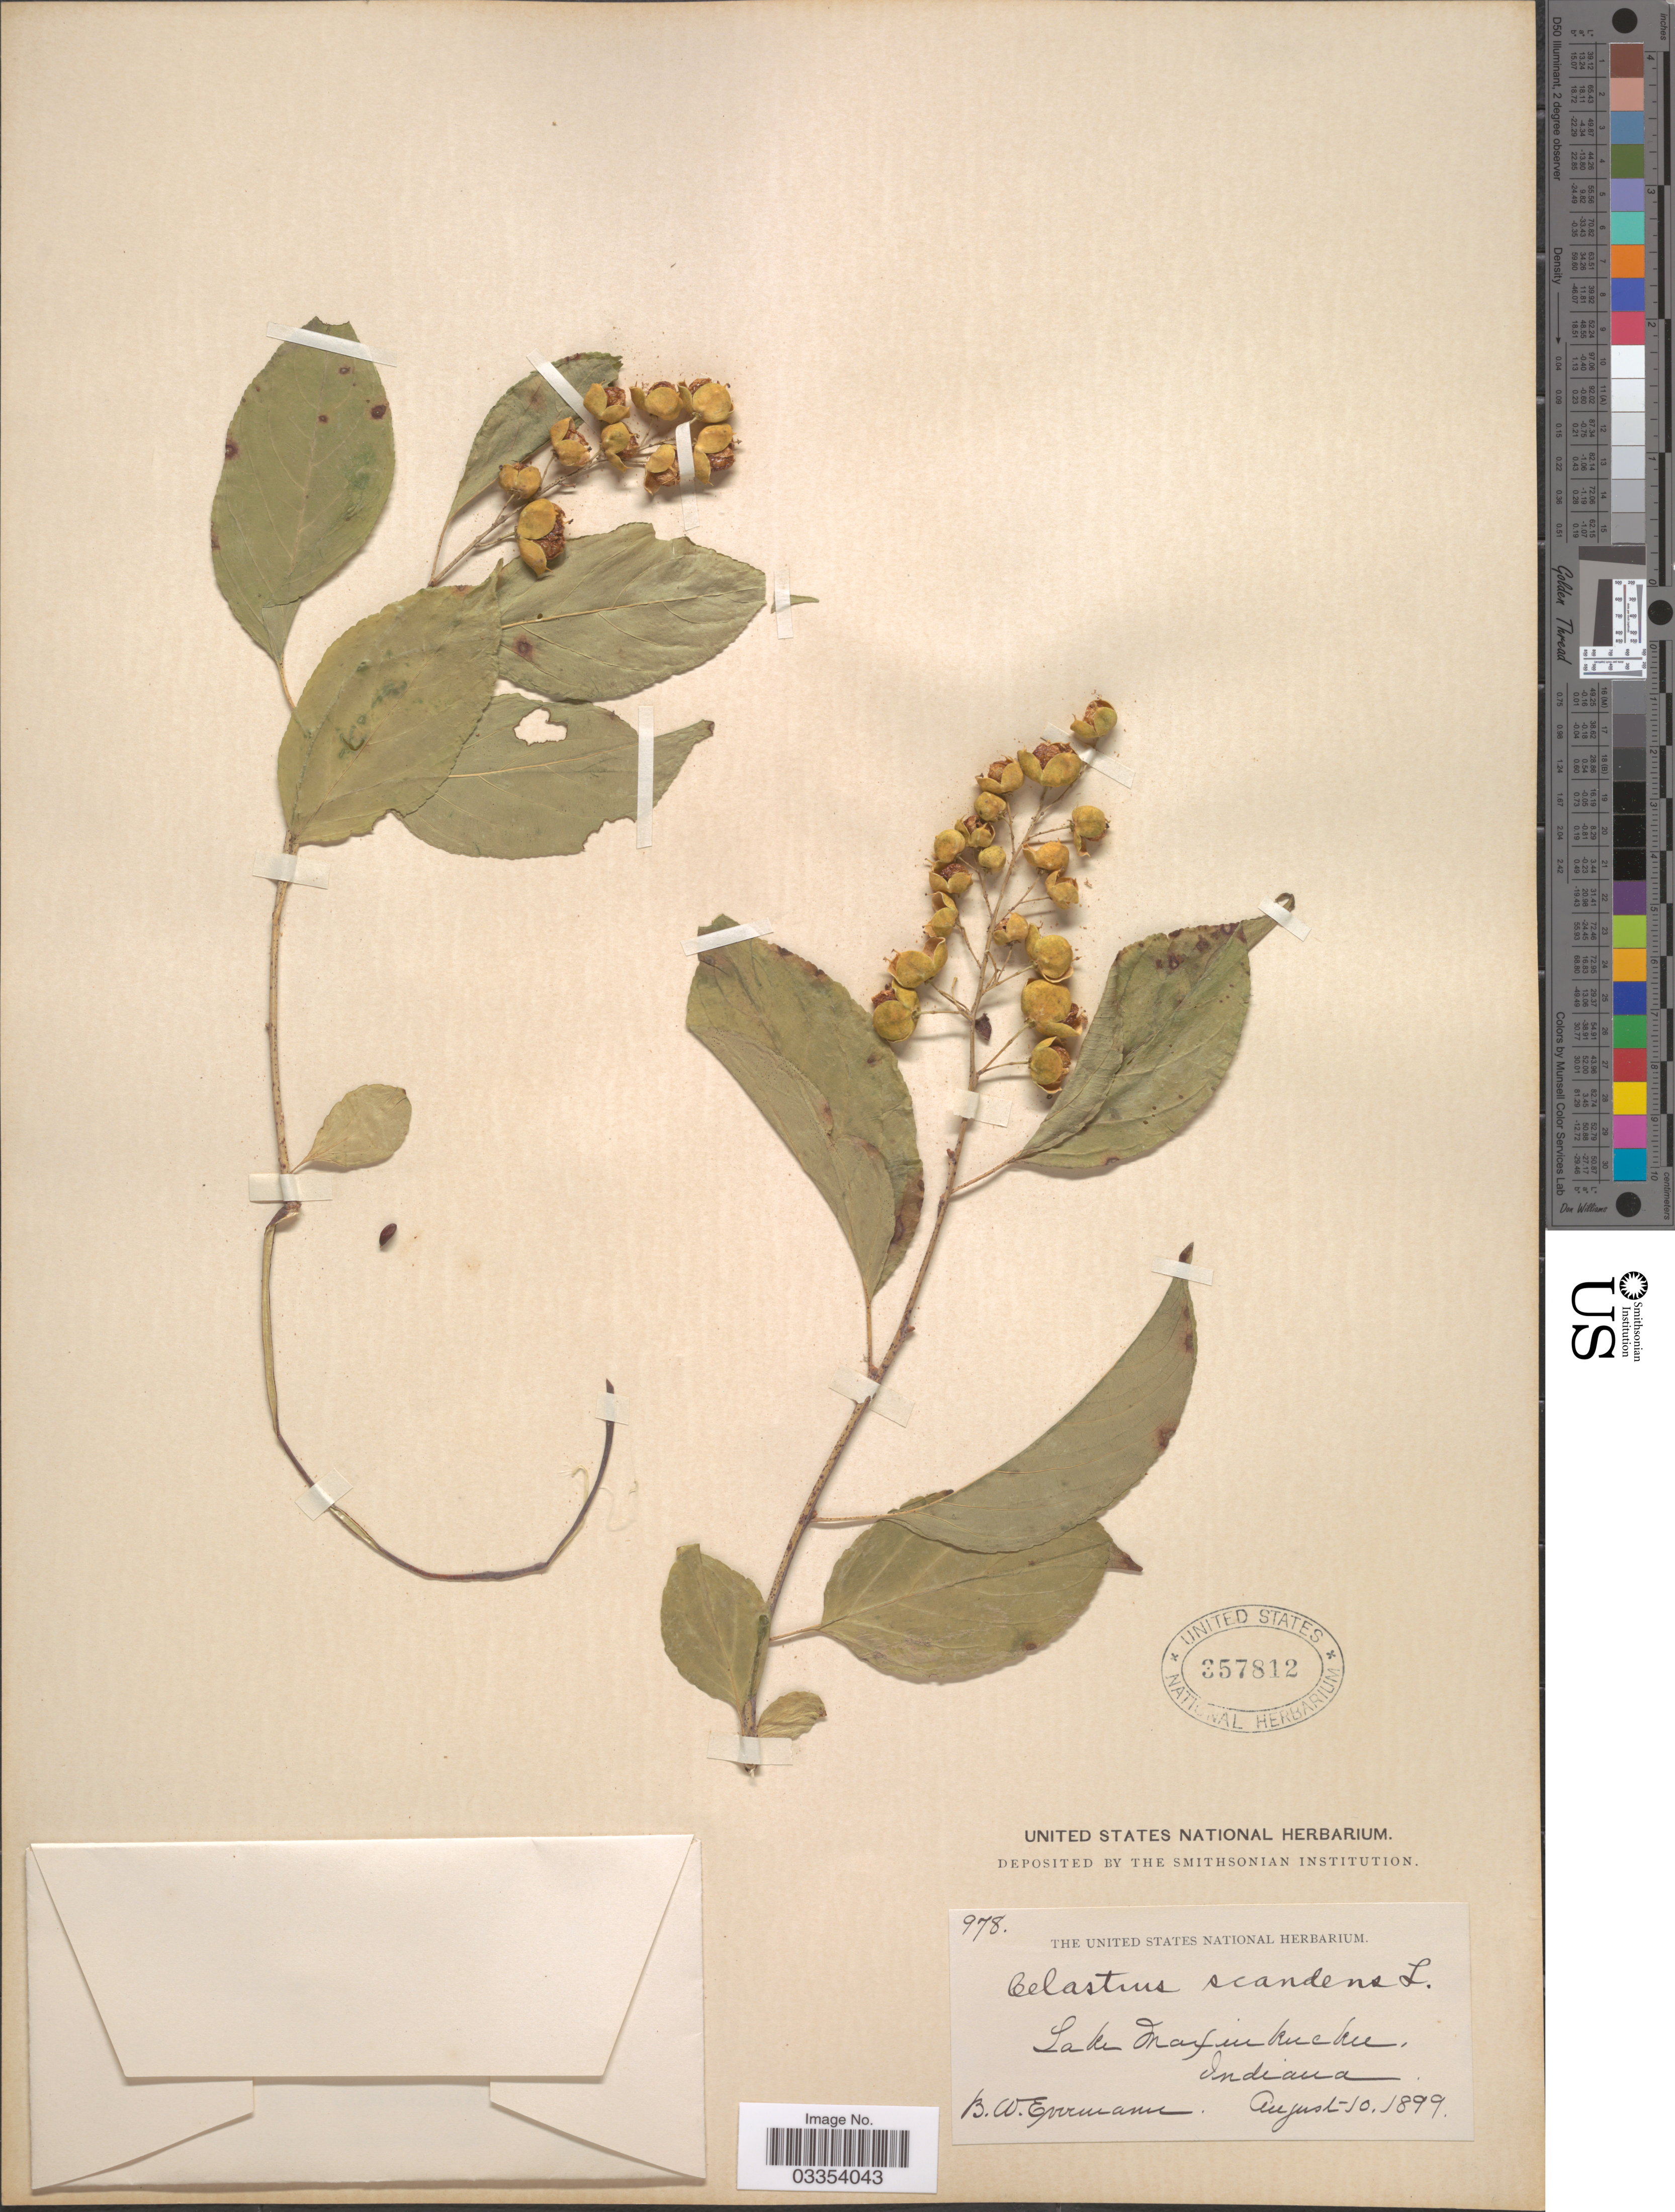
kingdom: Plantae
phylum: Tracheophyta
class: Magnoliopsida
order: Celastrales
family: Celastraceae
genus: Celastrus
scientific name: Celastrus scandens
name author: L.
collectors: B. W. Evermann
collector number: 978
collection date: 1899-08-10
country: United States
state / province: Indiana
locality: Lake Maxinkuckee.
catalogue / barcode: US 357812